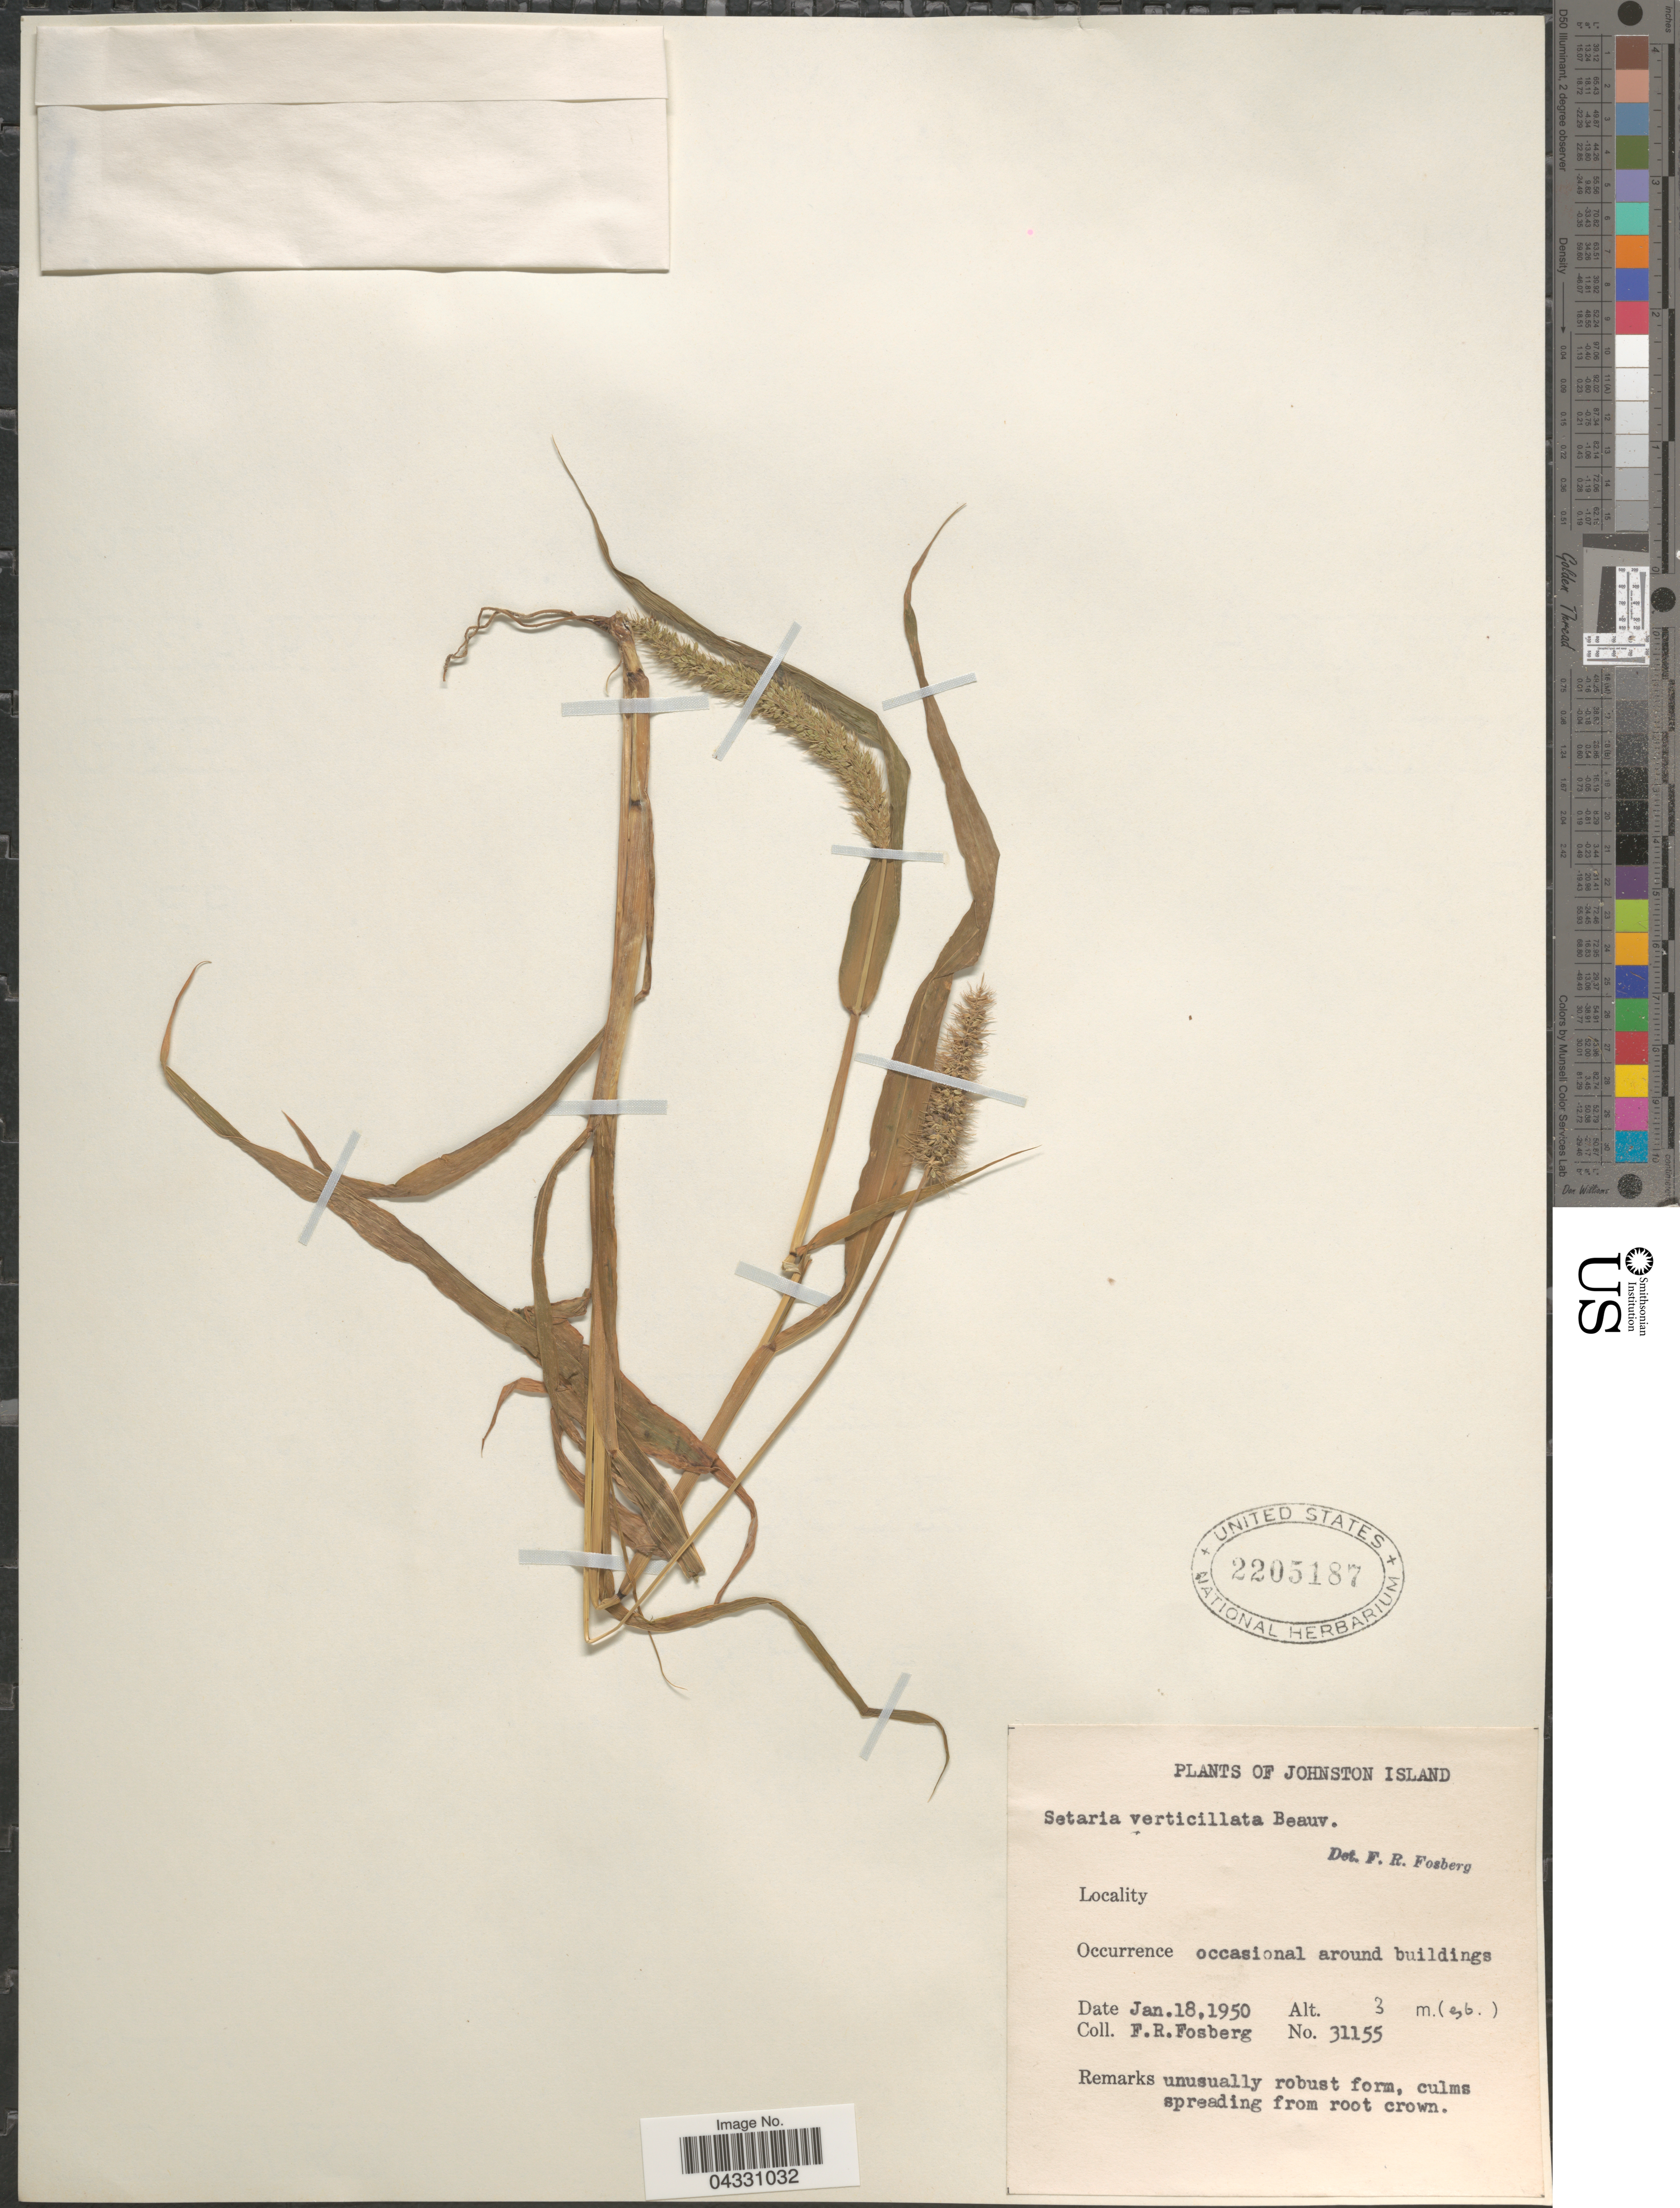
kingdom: Plantae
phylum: Tracheophyta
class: Liliopsida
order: Poales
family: Poaceae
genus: Setaria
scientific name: Setaria adhaerens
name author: (Forssk.) Chiov.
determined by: Wagner, W. L., (BOT), Smithsonian Institution - National Museum of Natural History (UNITED STATES)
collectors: F. R. Fosberg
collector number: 31155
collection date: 1950-01-18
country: U.S. Administered Pacific Islands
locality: Johnston Island.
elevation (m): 3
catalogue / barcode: US 2205187